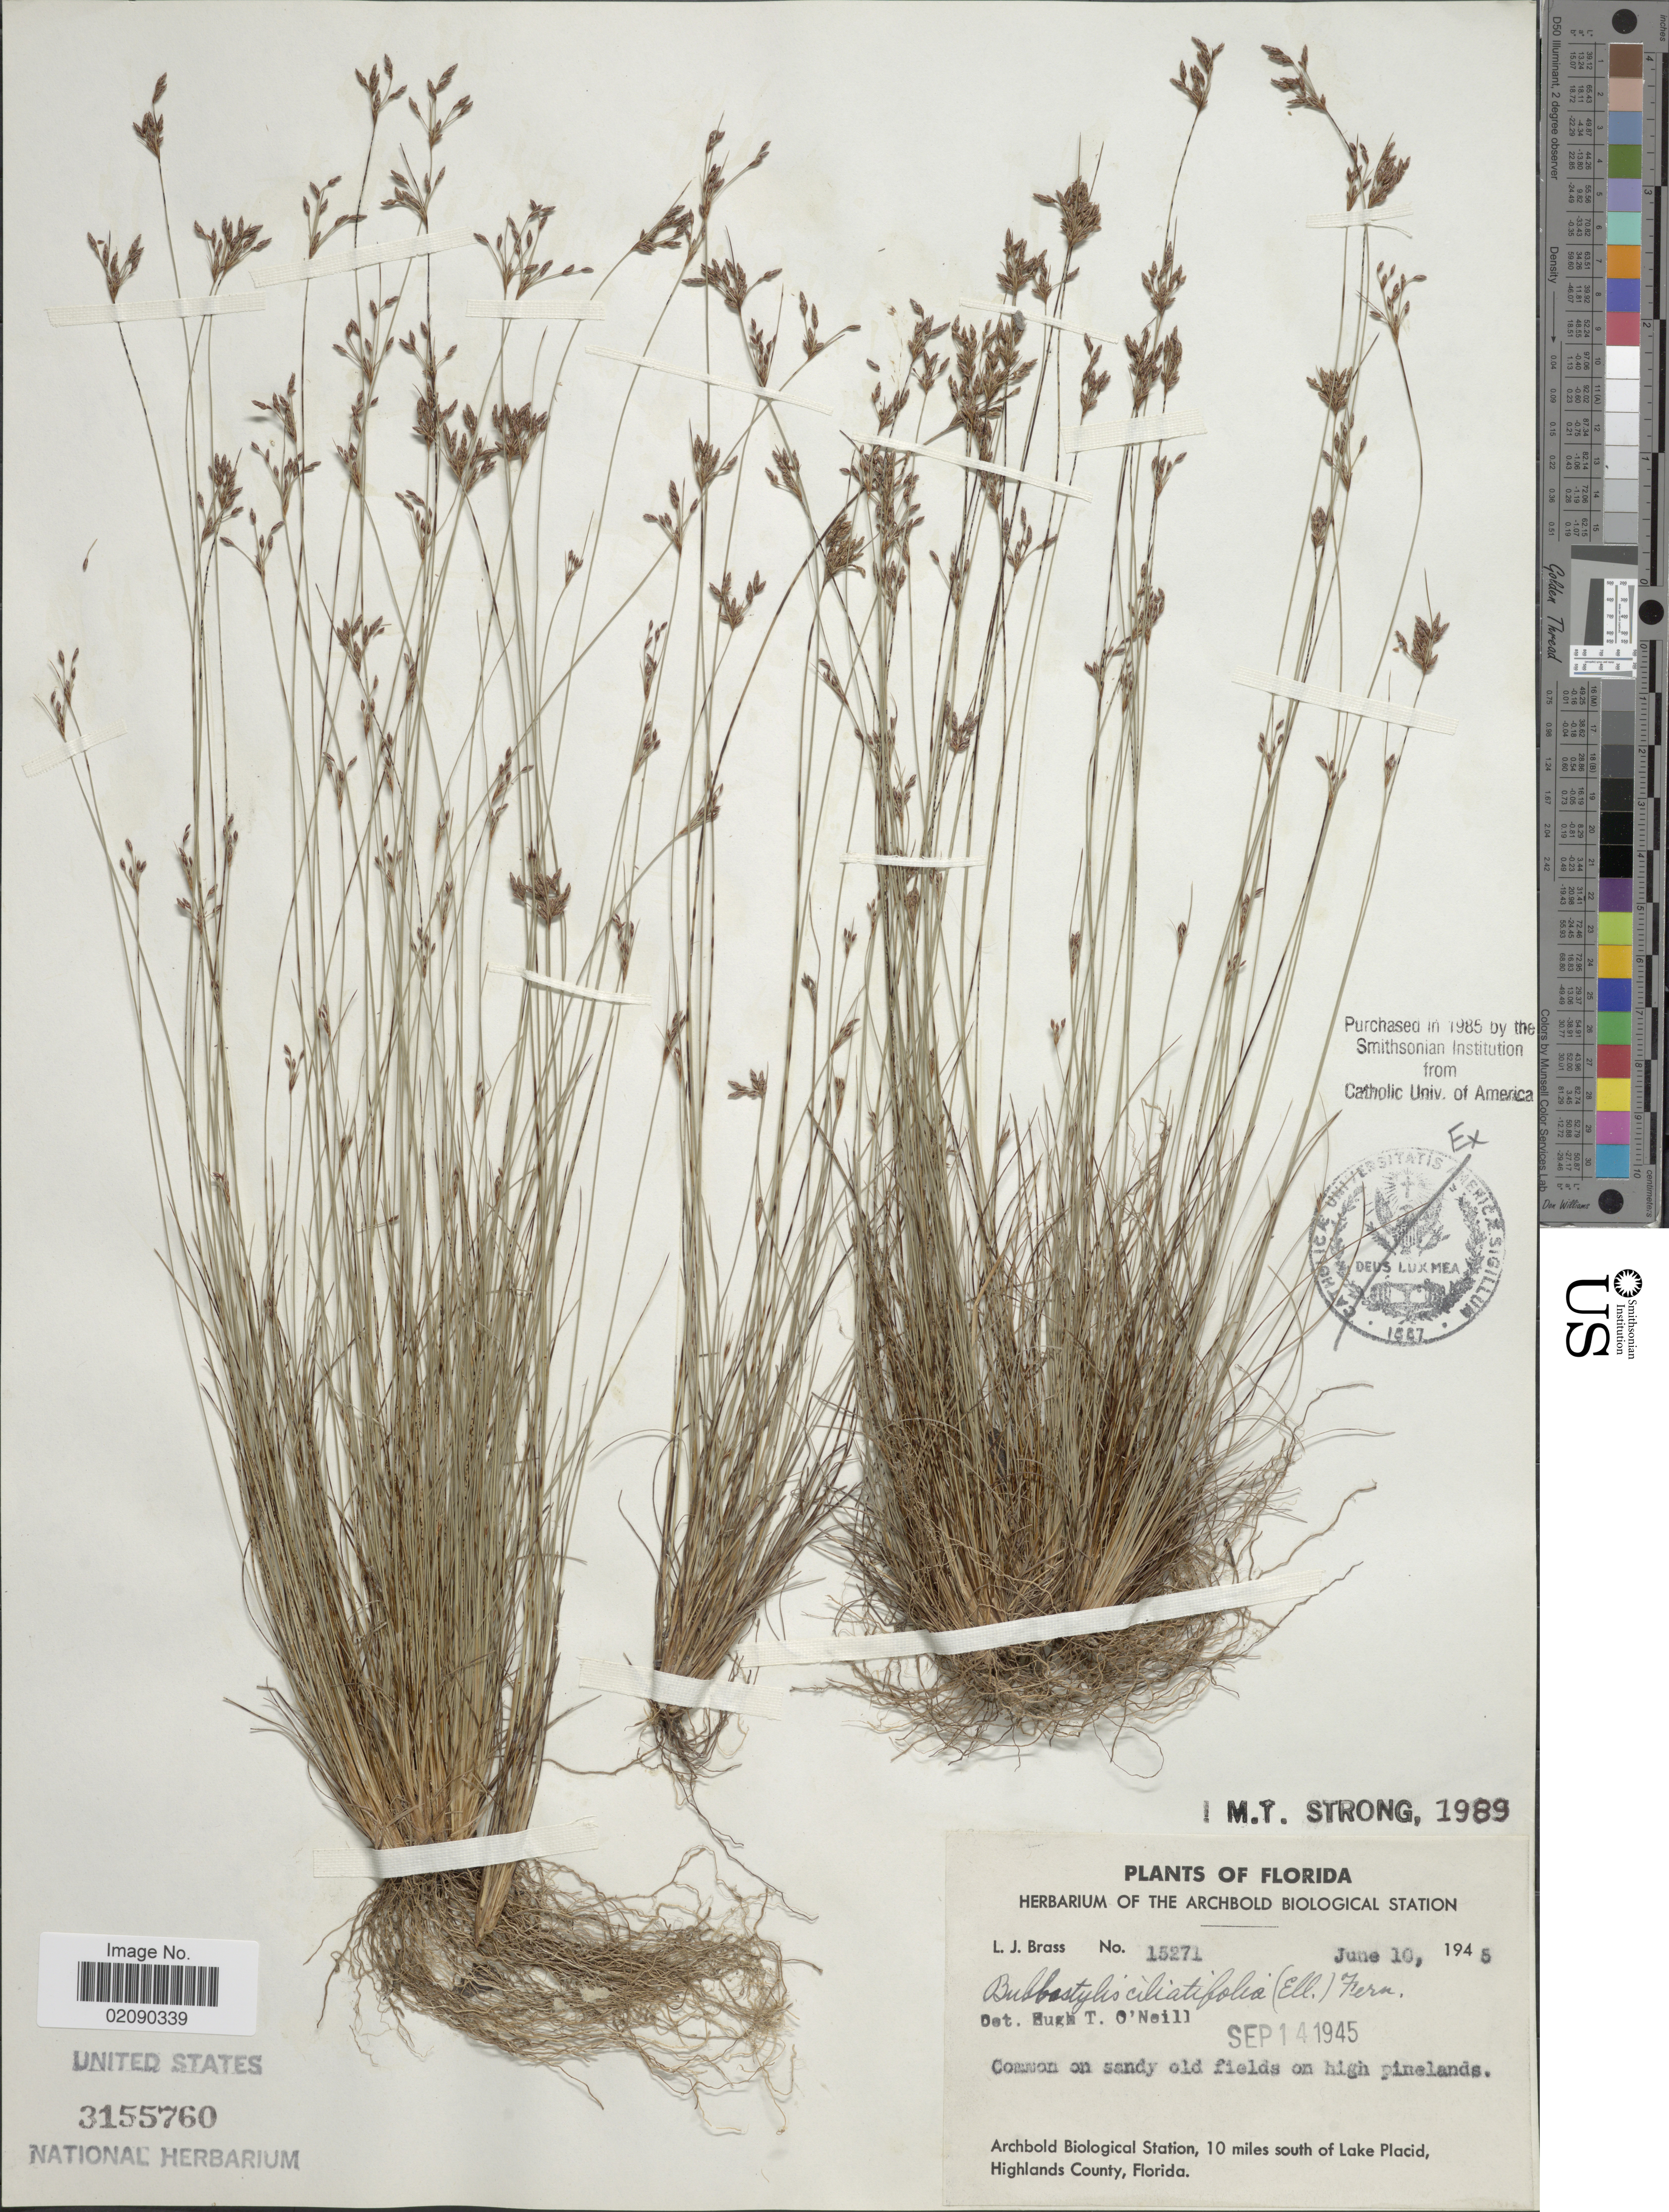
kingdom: Plantae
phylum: Tracheophyta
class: Liliopsida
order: Poales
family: Cyperaceae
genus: Bulbostylis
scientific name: Bulbostylis ciliatifolia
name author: (Elliott) Fernald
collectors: L. J. Brass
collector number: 15271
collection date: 1945-06-10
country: United States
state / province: Florida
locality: Archbold Biological Station, 10 miles south of Lake Placid, Highlands County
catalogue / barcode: US 3155760